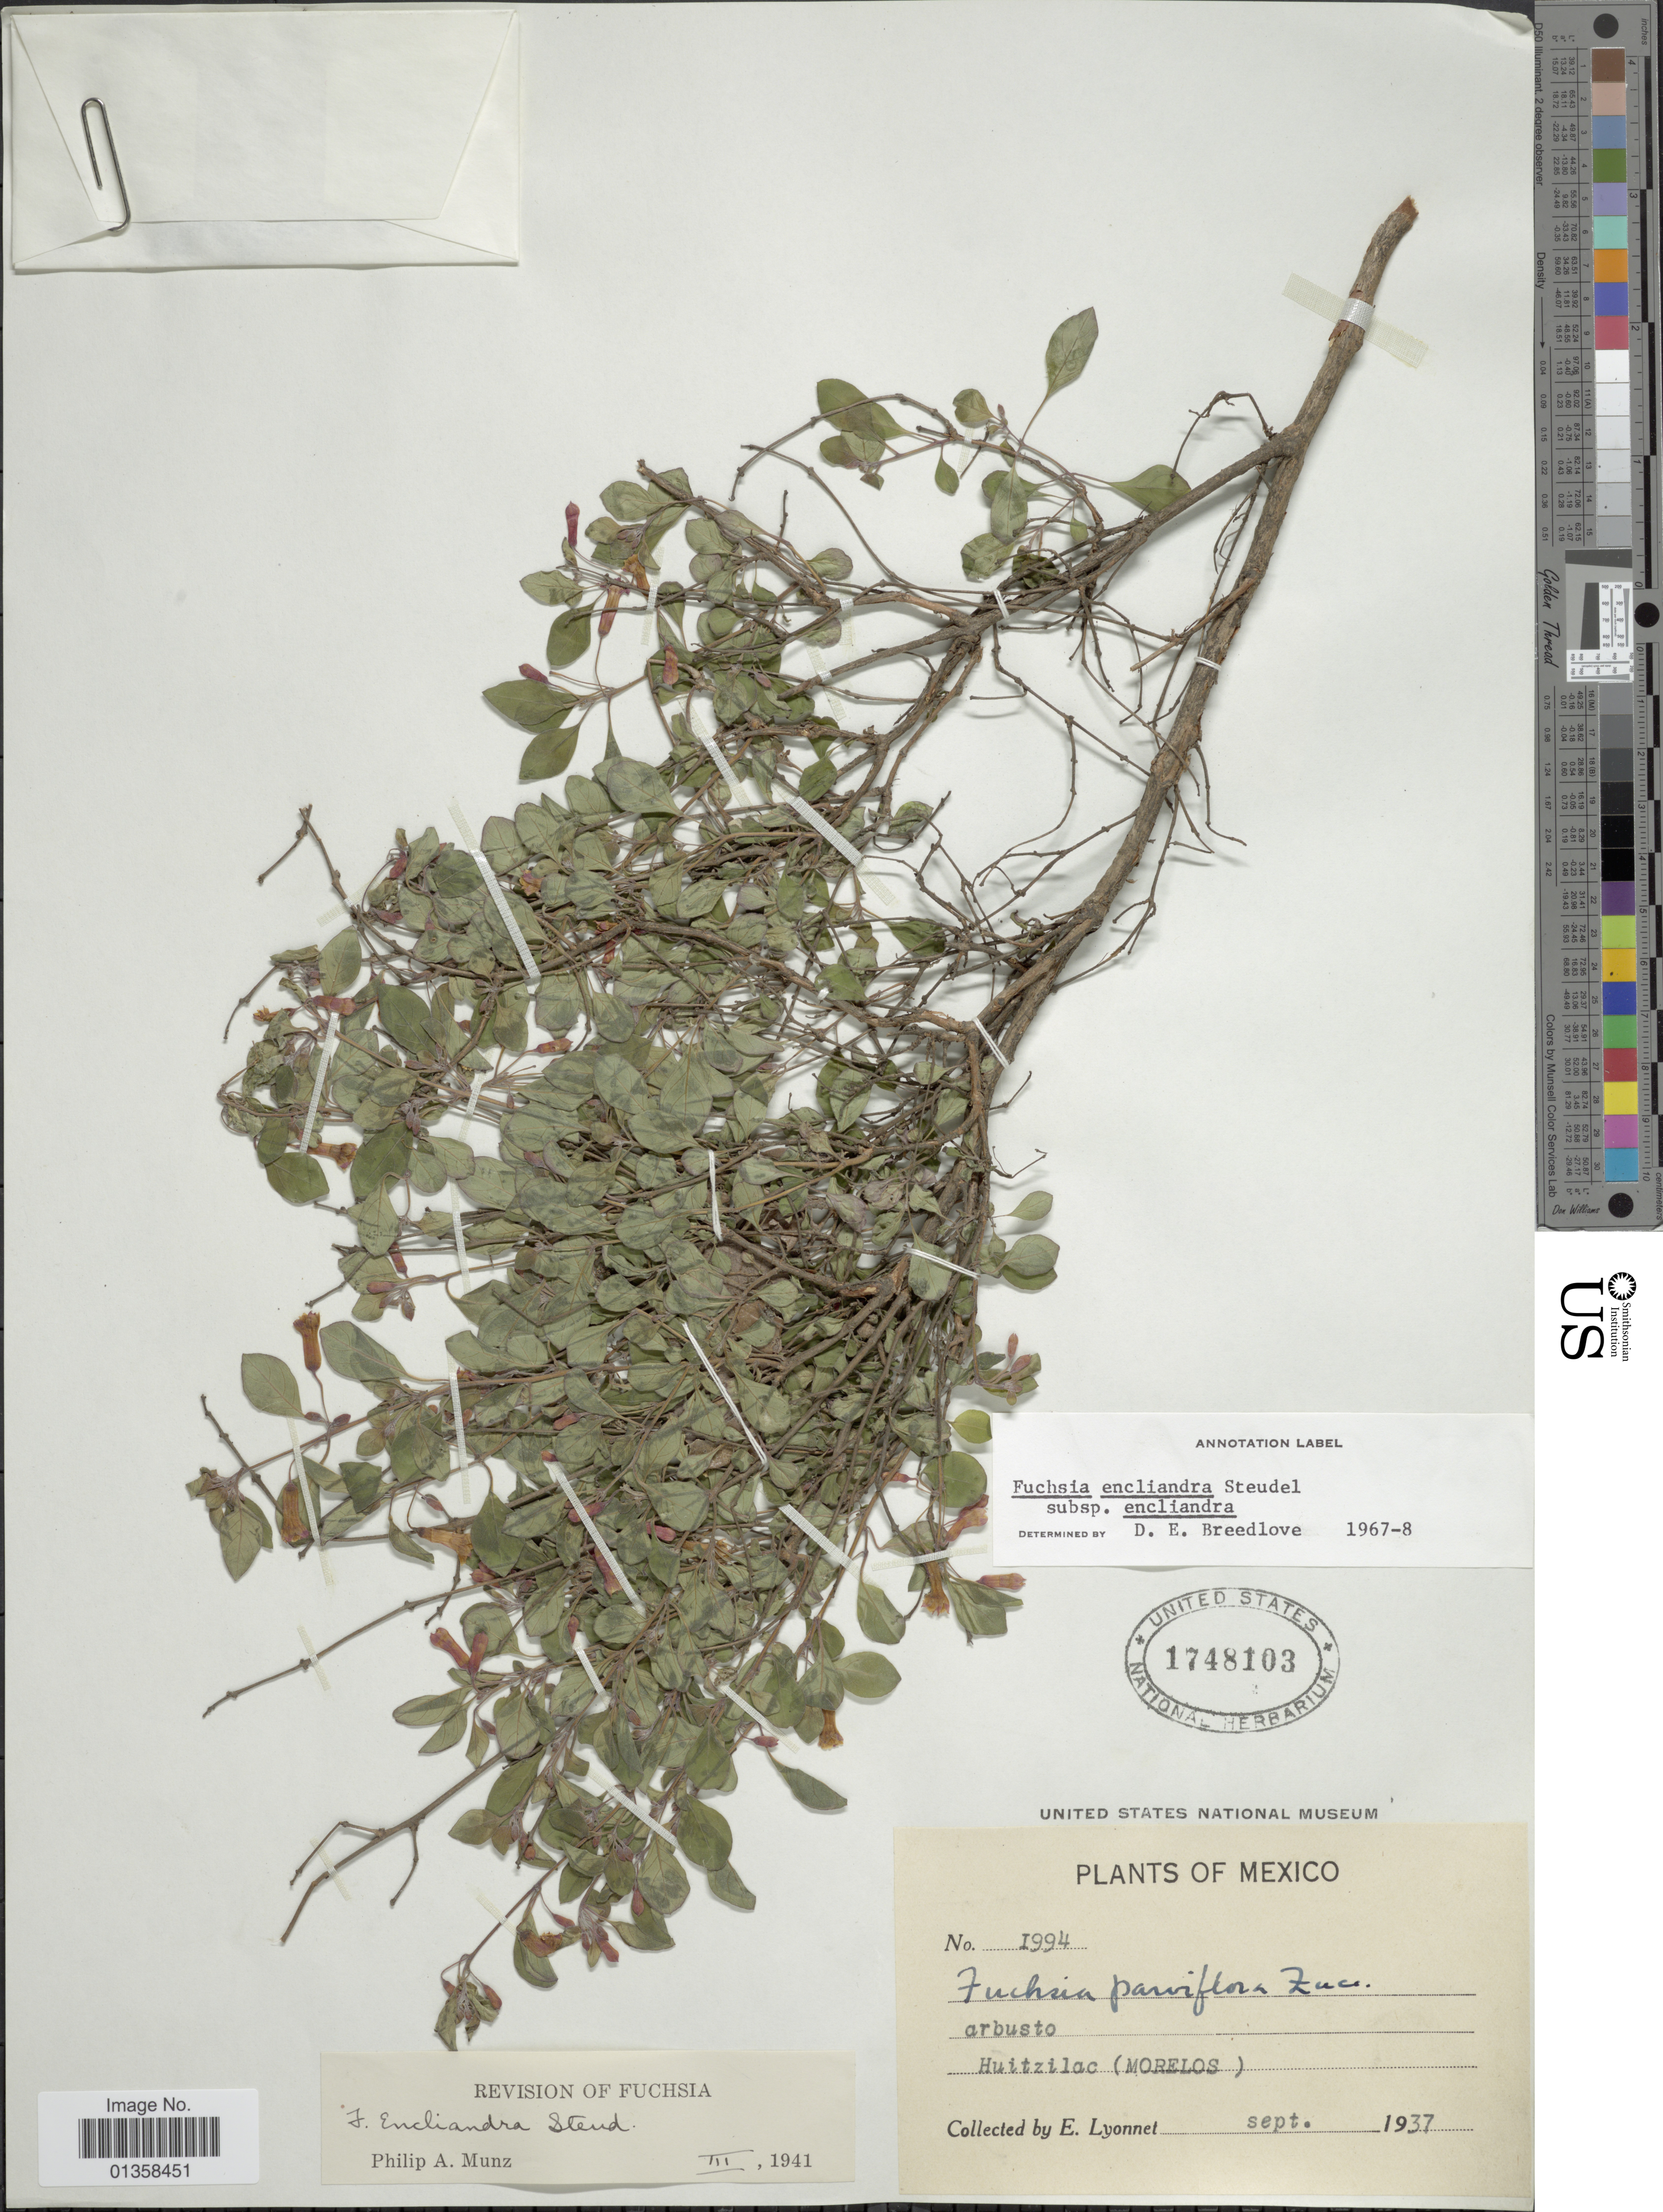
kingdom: Plantae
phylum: Tracheophyta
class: Magnoliopsida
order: Myrtales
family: Onagraceae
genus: Fuchsia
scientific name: Fuchsia encliandra subsp. encliandra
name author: Steud.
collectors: E. Lyonnet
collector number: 1994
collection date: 1937-09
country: Mexico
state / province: Morelos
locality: Huitzilac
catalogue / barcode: US 1748103